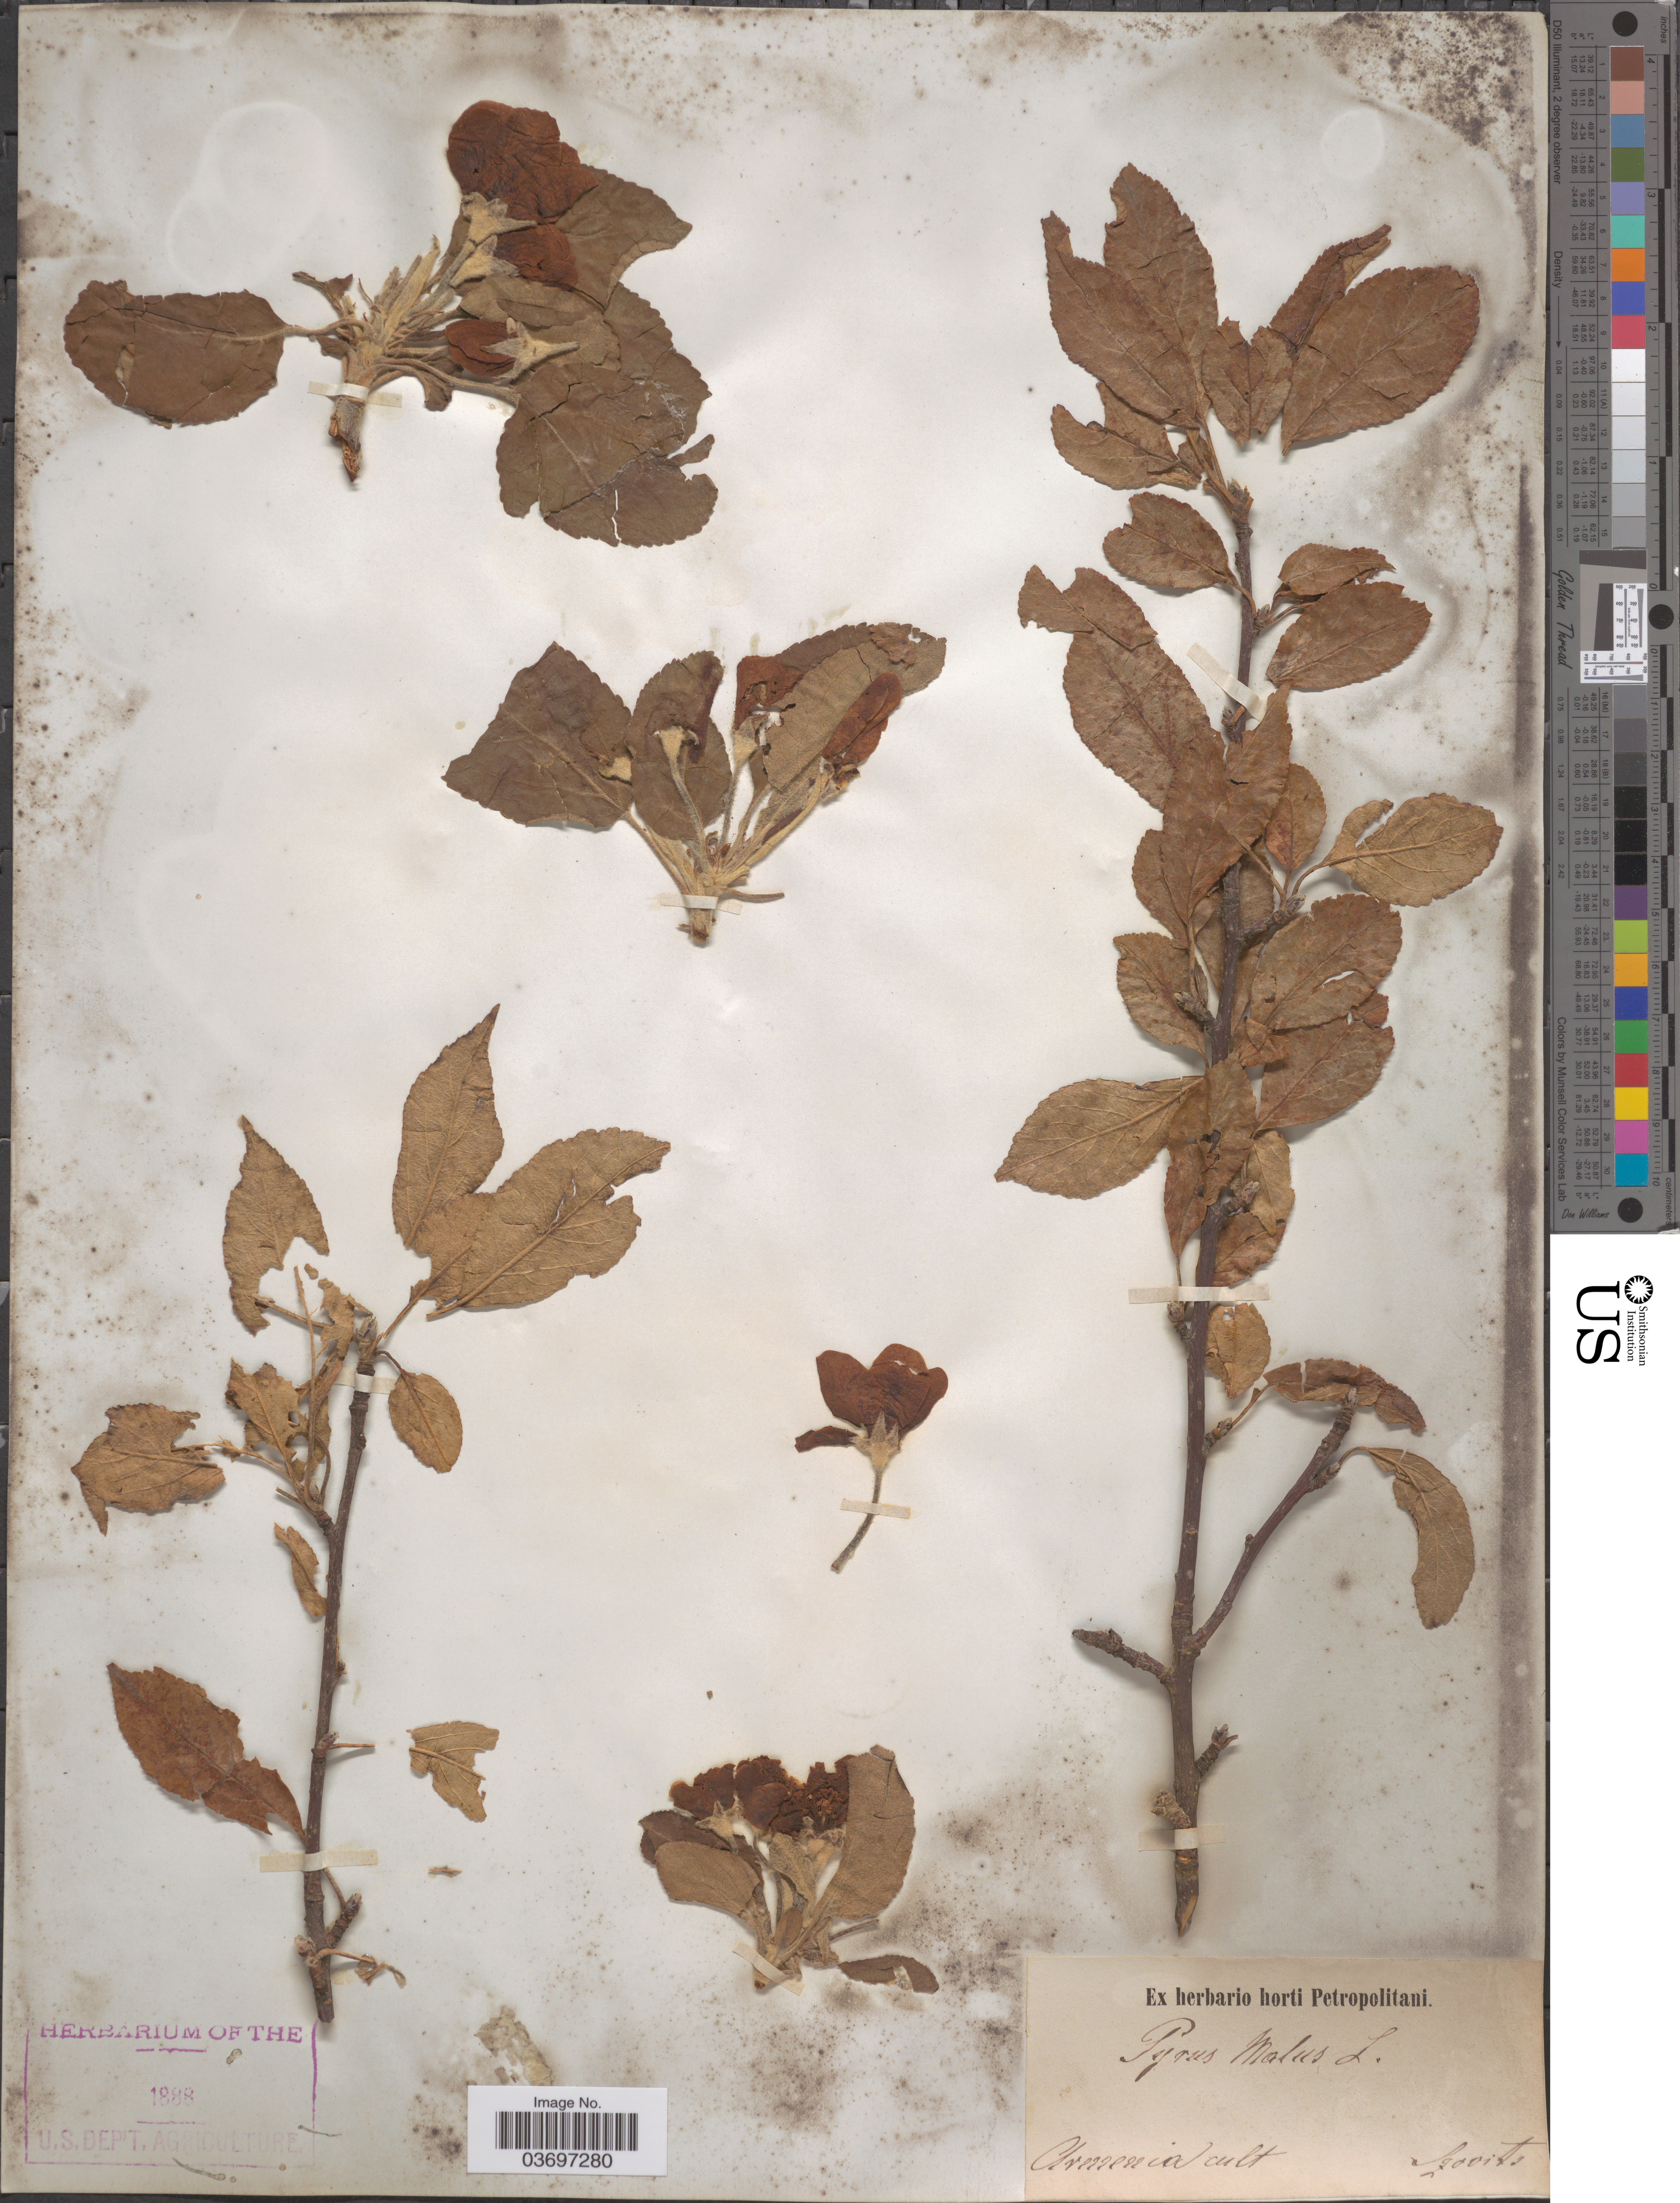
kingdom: Plantae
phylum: Tracheophyta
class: Magnoliopsida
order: Rosales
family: Rosaceae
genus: Malus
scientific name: Malus pumila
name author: Mill.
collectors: Szovits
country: Armenia